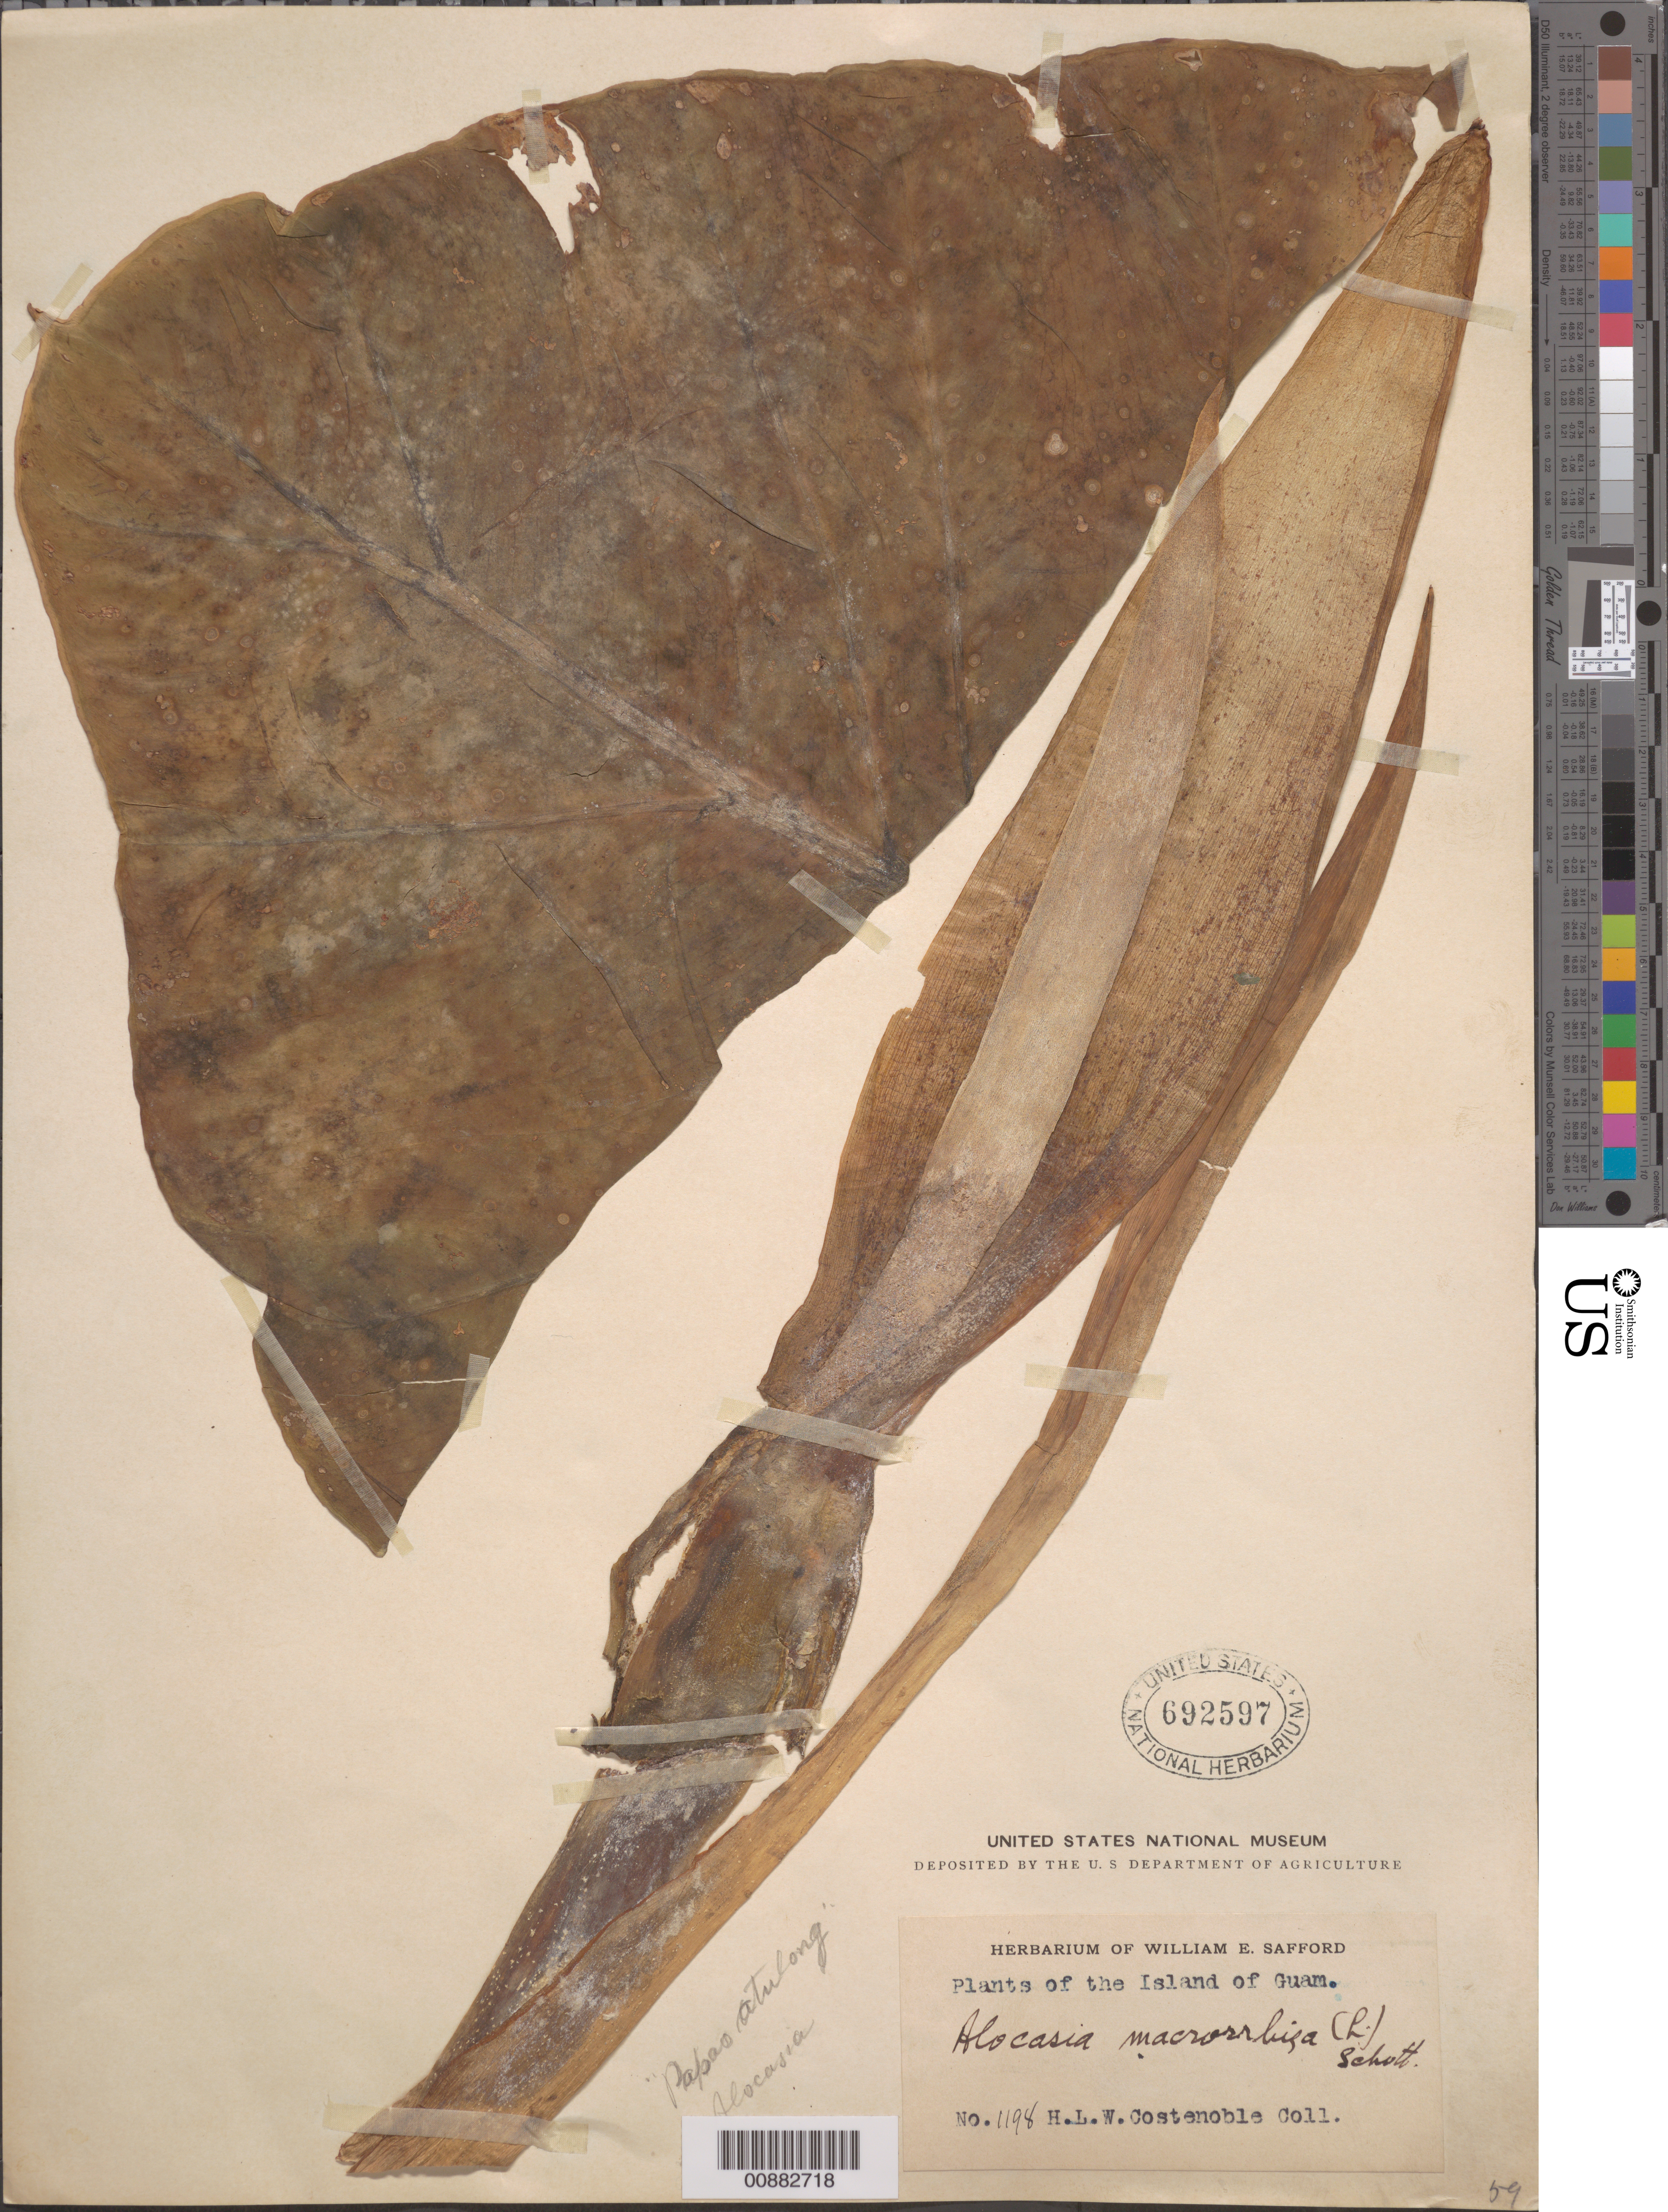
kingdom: Plantae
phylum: Tracheophyta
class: Liliopsida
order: Alismatales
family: Araceae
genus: Alocasia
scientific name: Alocasia macrorrhizos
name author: (L.) G. Don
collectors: H. Costenoble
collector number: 1198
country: Guam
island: Guam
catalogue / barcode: US 692597